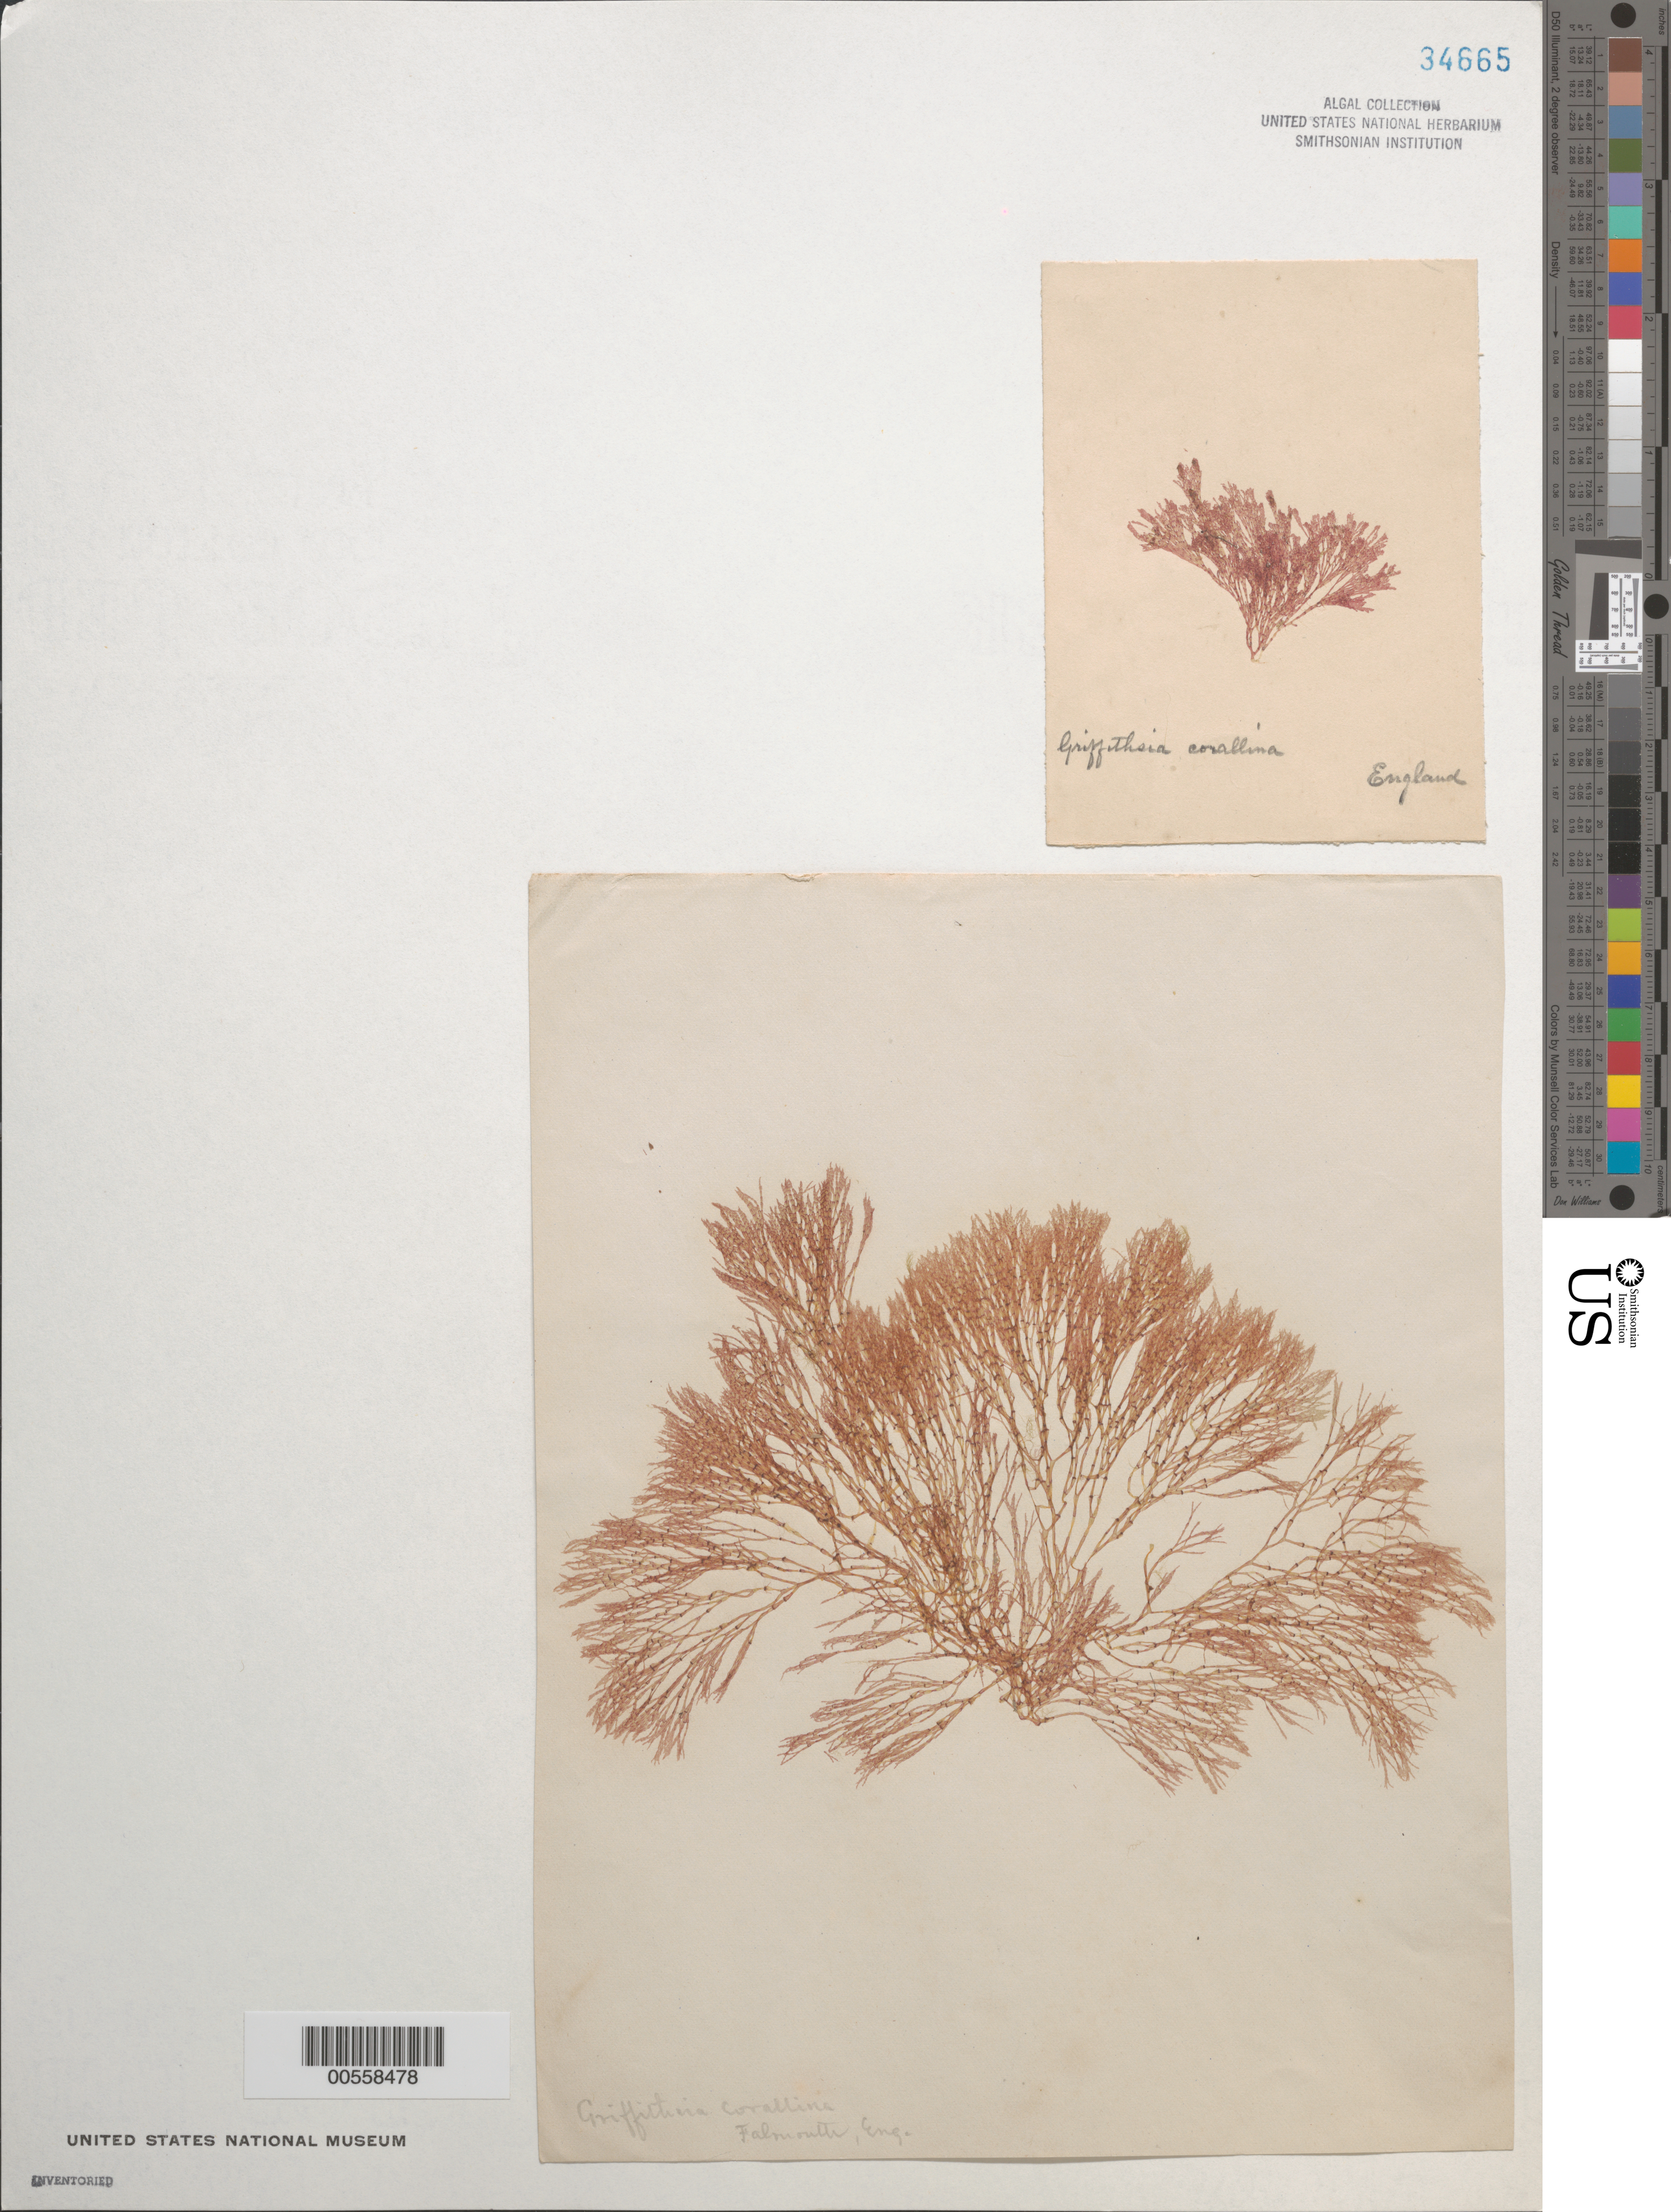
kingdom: Plantae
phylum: Rhodophyta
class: Florideophyceae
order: Ceramiales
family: Wrangeliaceae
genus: Griffithsia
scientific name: Griffithsia corallinoides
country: United Kingdom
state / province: England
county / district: Cornwall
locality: Falmouth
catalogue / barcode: US 34665